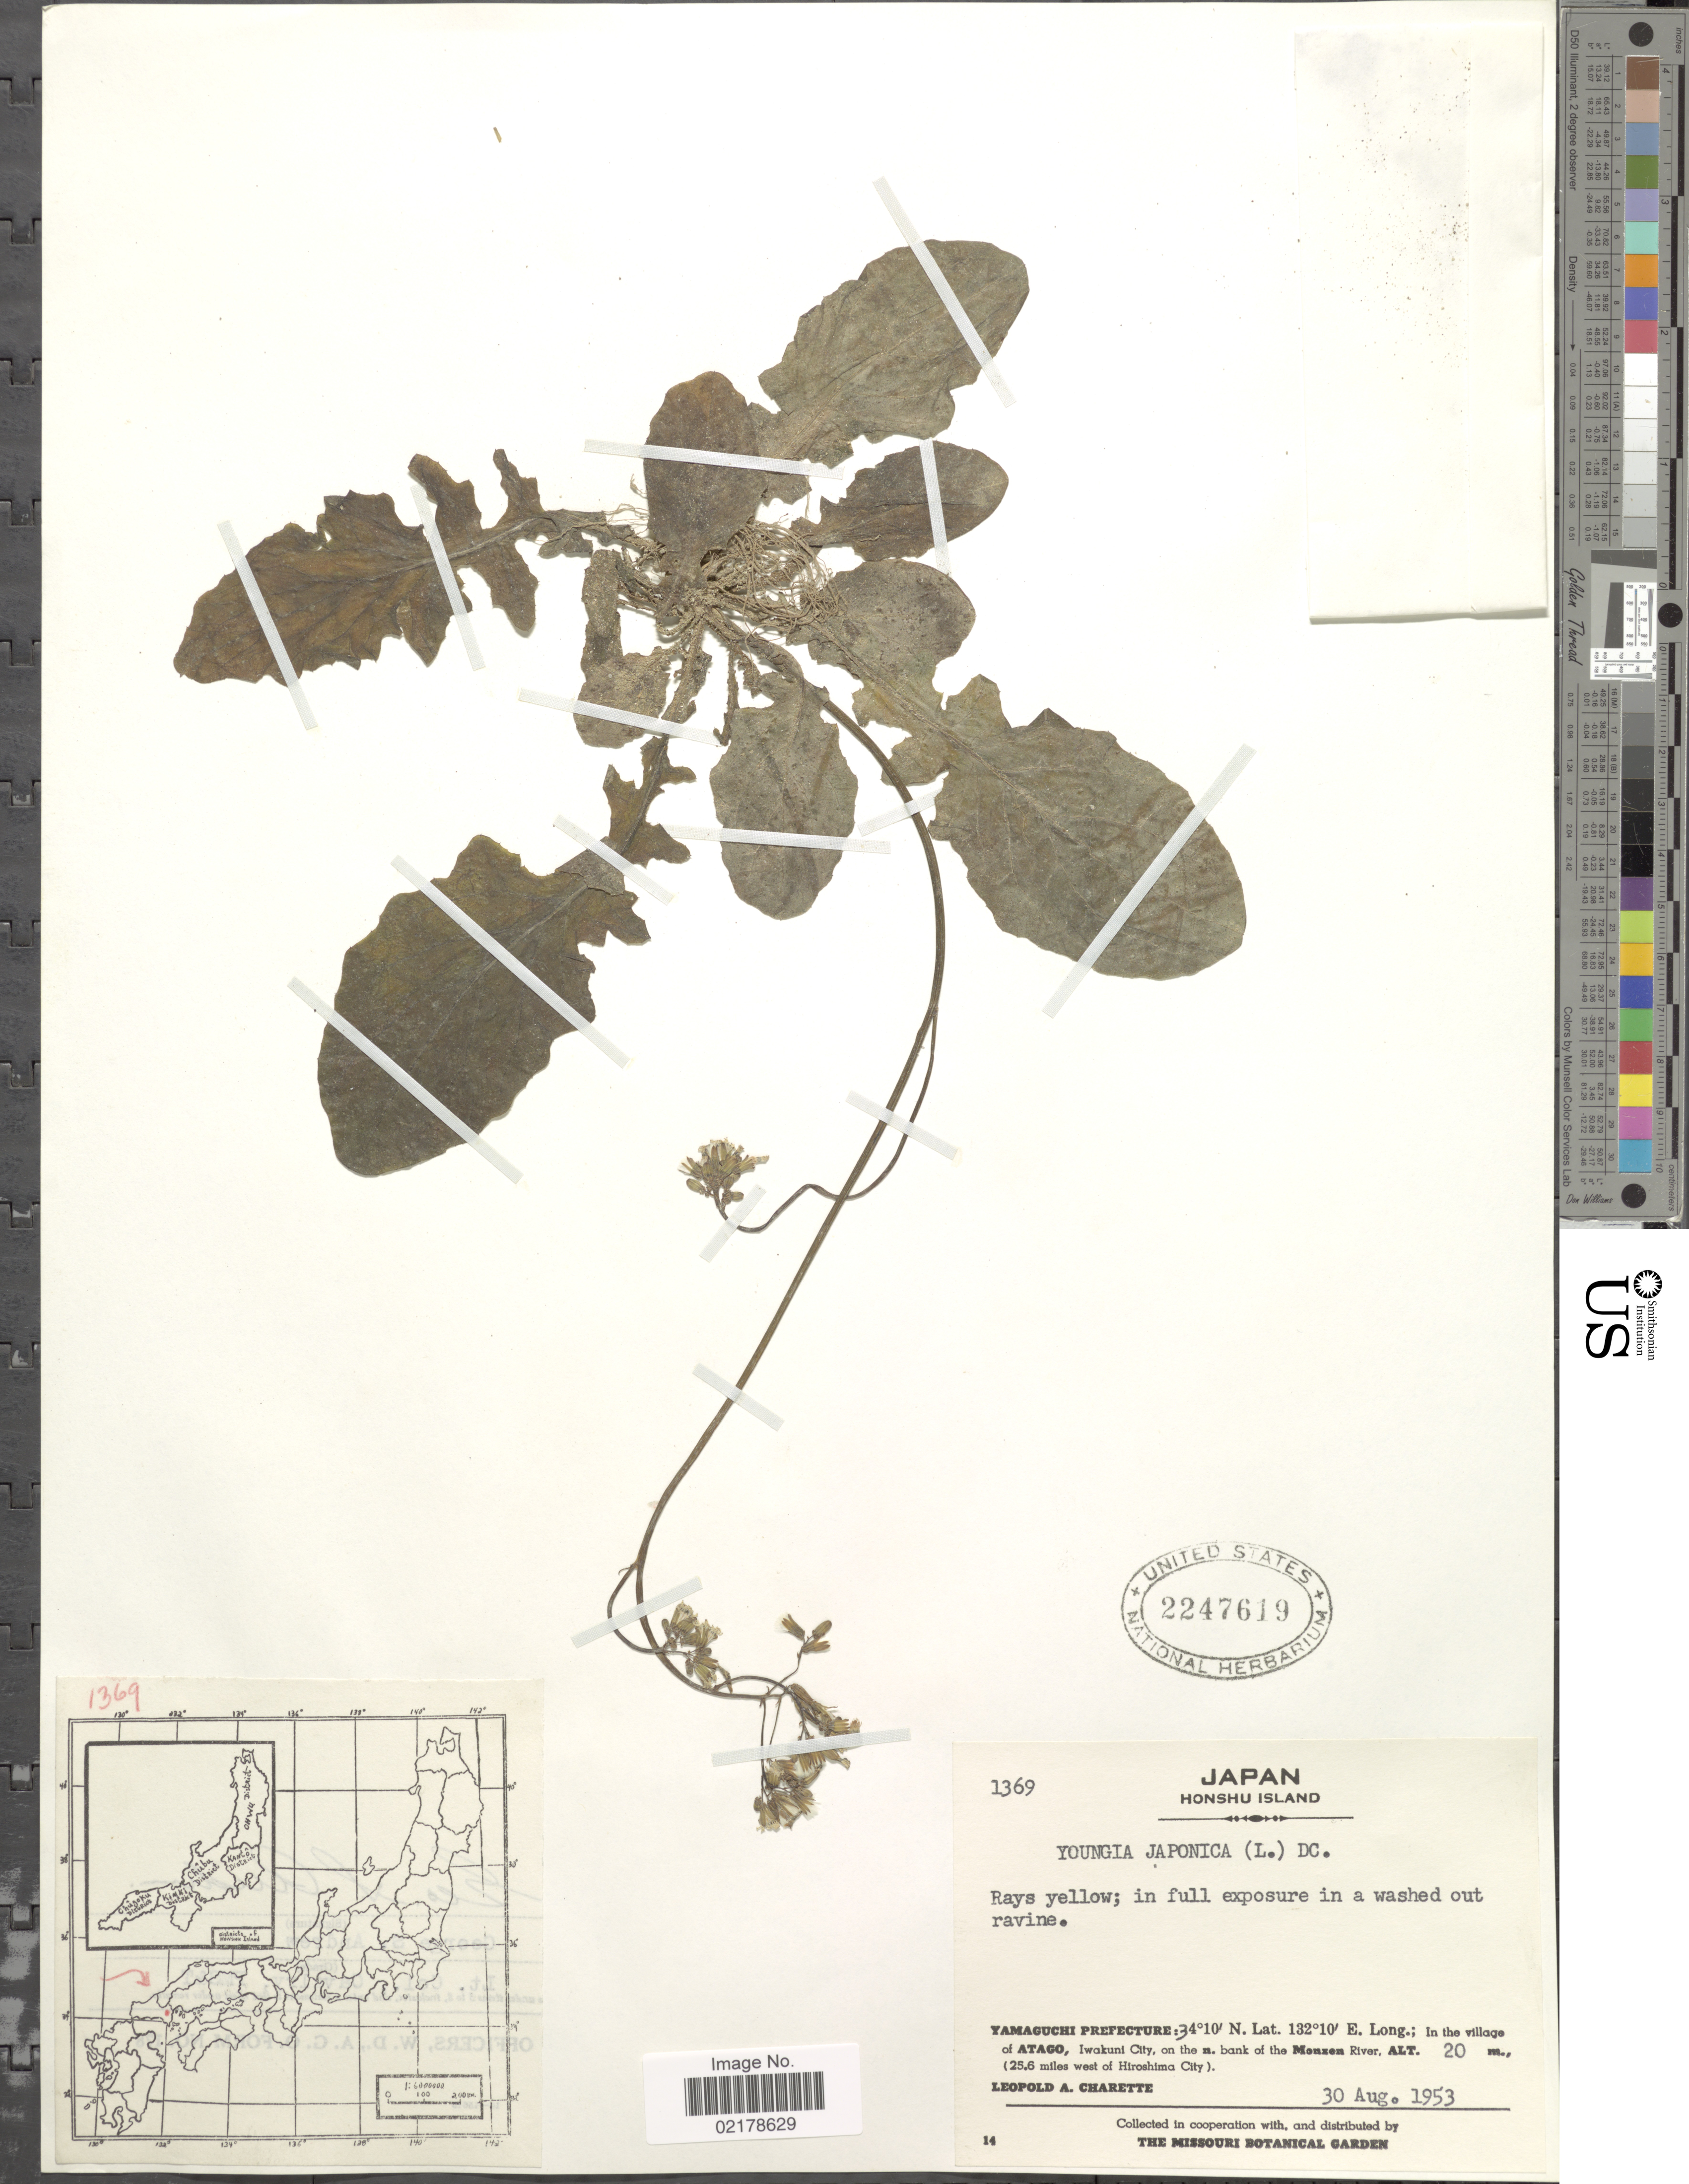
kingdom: Plantae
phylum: Tracheophyta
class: Magnoliopsida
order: Asterales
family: Asteraceae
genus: Youngia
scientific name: Youngia japonica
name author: (L.) DC.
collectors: L. A. Charette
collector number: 1369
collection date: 1953-08-30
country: Japan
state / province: Yamaguti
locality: Honshu Island. Yamaguchi Prefecture; In the village of Atago, Iwakuni City, on the n. bank of the Monzen River, (25.6 miles west of Hiroshima City)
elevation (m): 20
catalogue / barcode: US 2247619